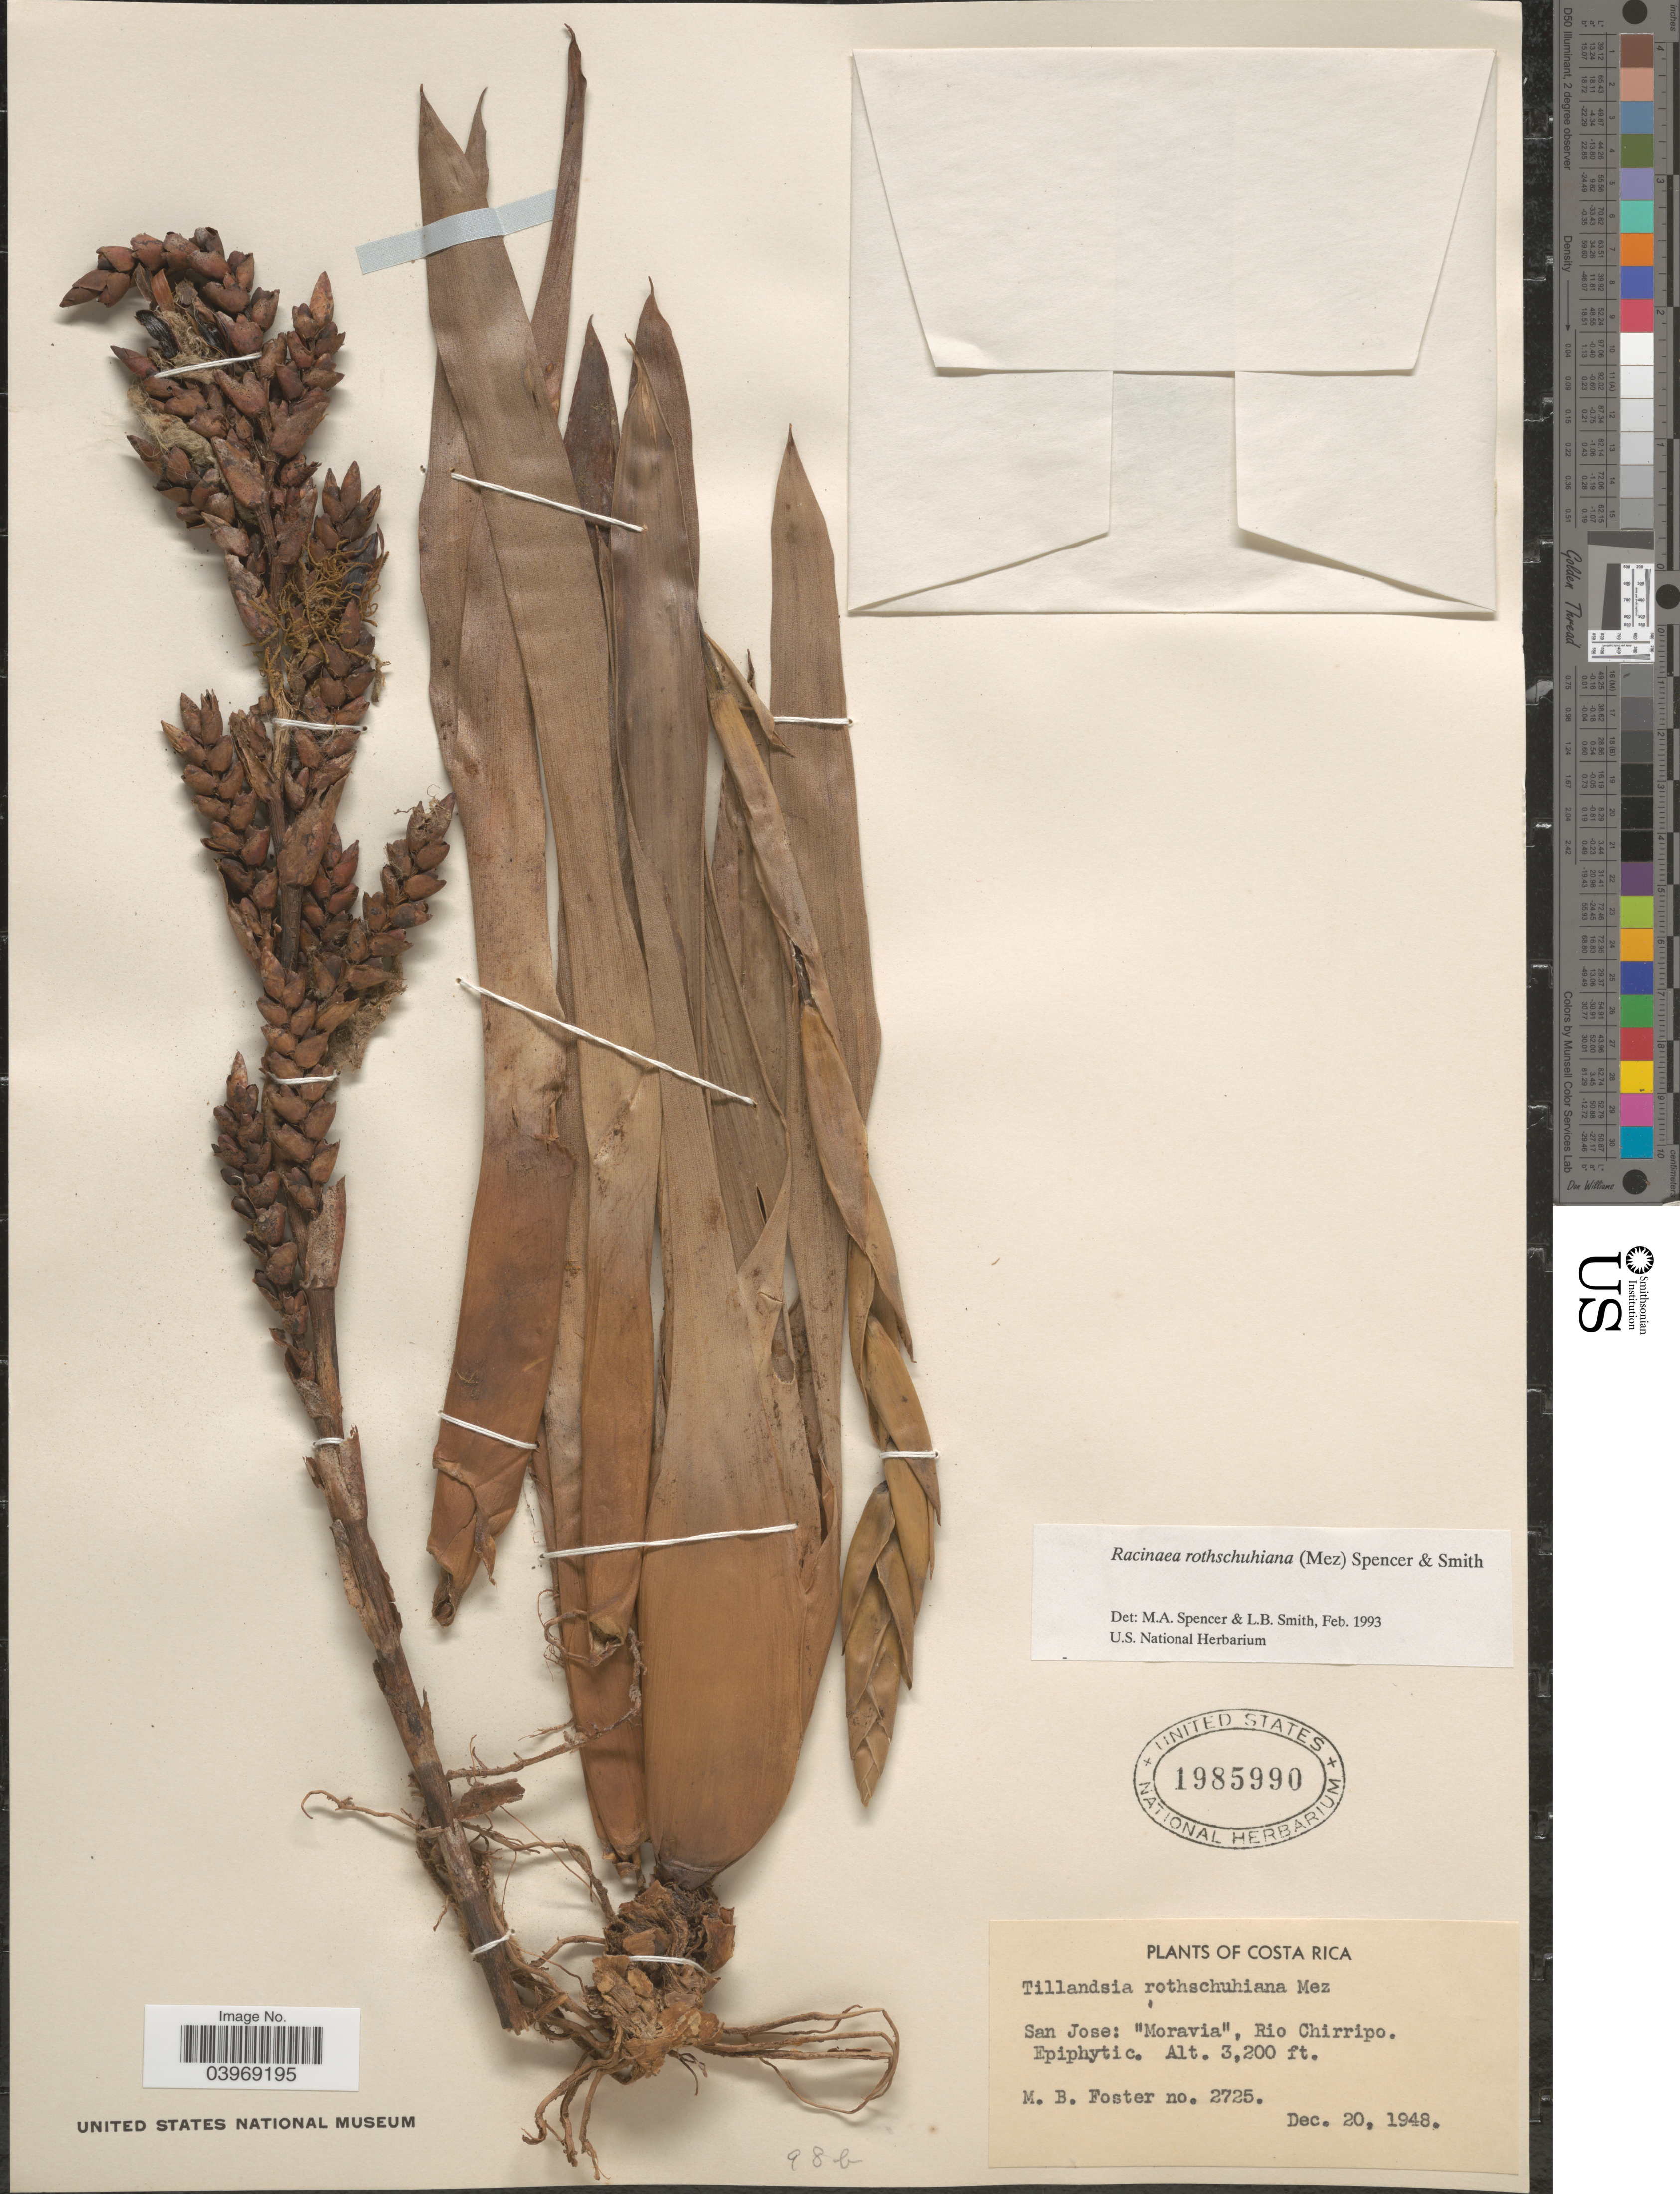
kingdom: Plantae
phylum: Tracheophyta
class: Liliopsida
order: Poales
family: Bromeliaceae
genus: Racinaea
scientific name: Racinaea rothschuhiana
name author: (Mez) M.A. Spencer & L.B. Sm.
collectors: M. B. Foster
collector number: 2725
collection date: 1948-12-20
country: Costa Rica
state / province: San José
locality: Moravia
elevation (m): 975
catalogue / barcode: US 1985990